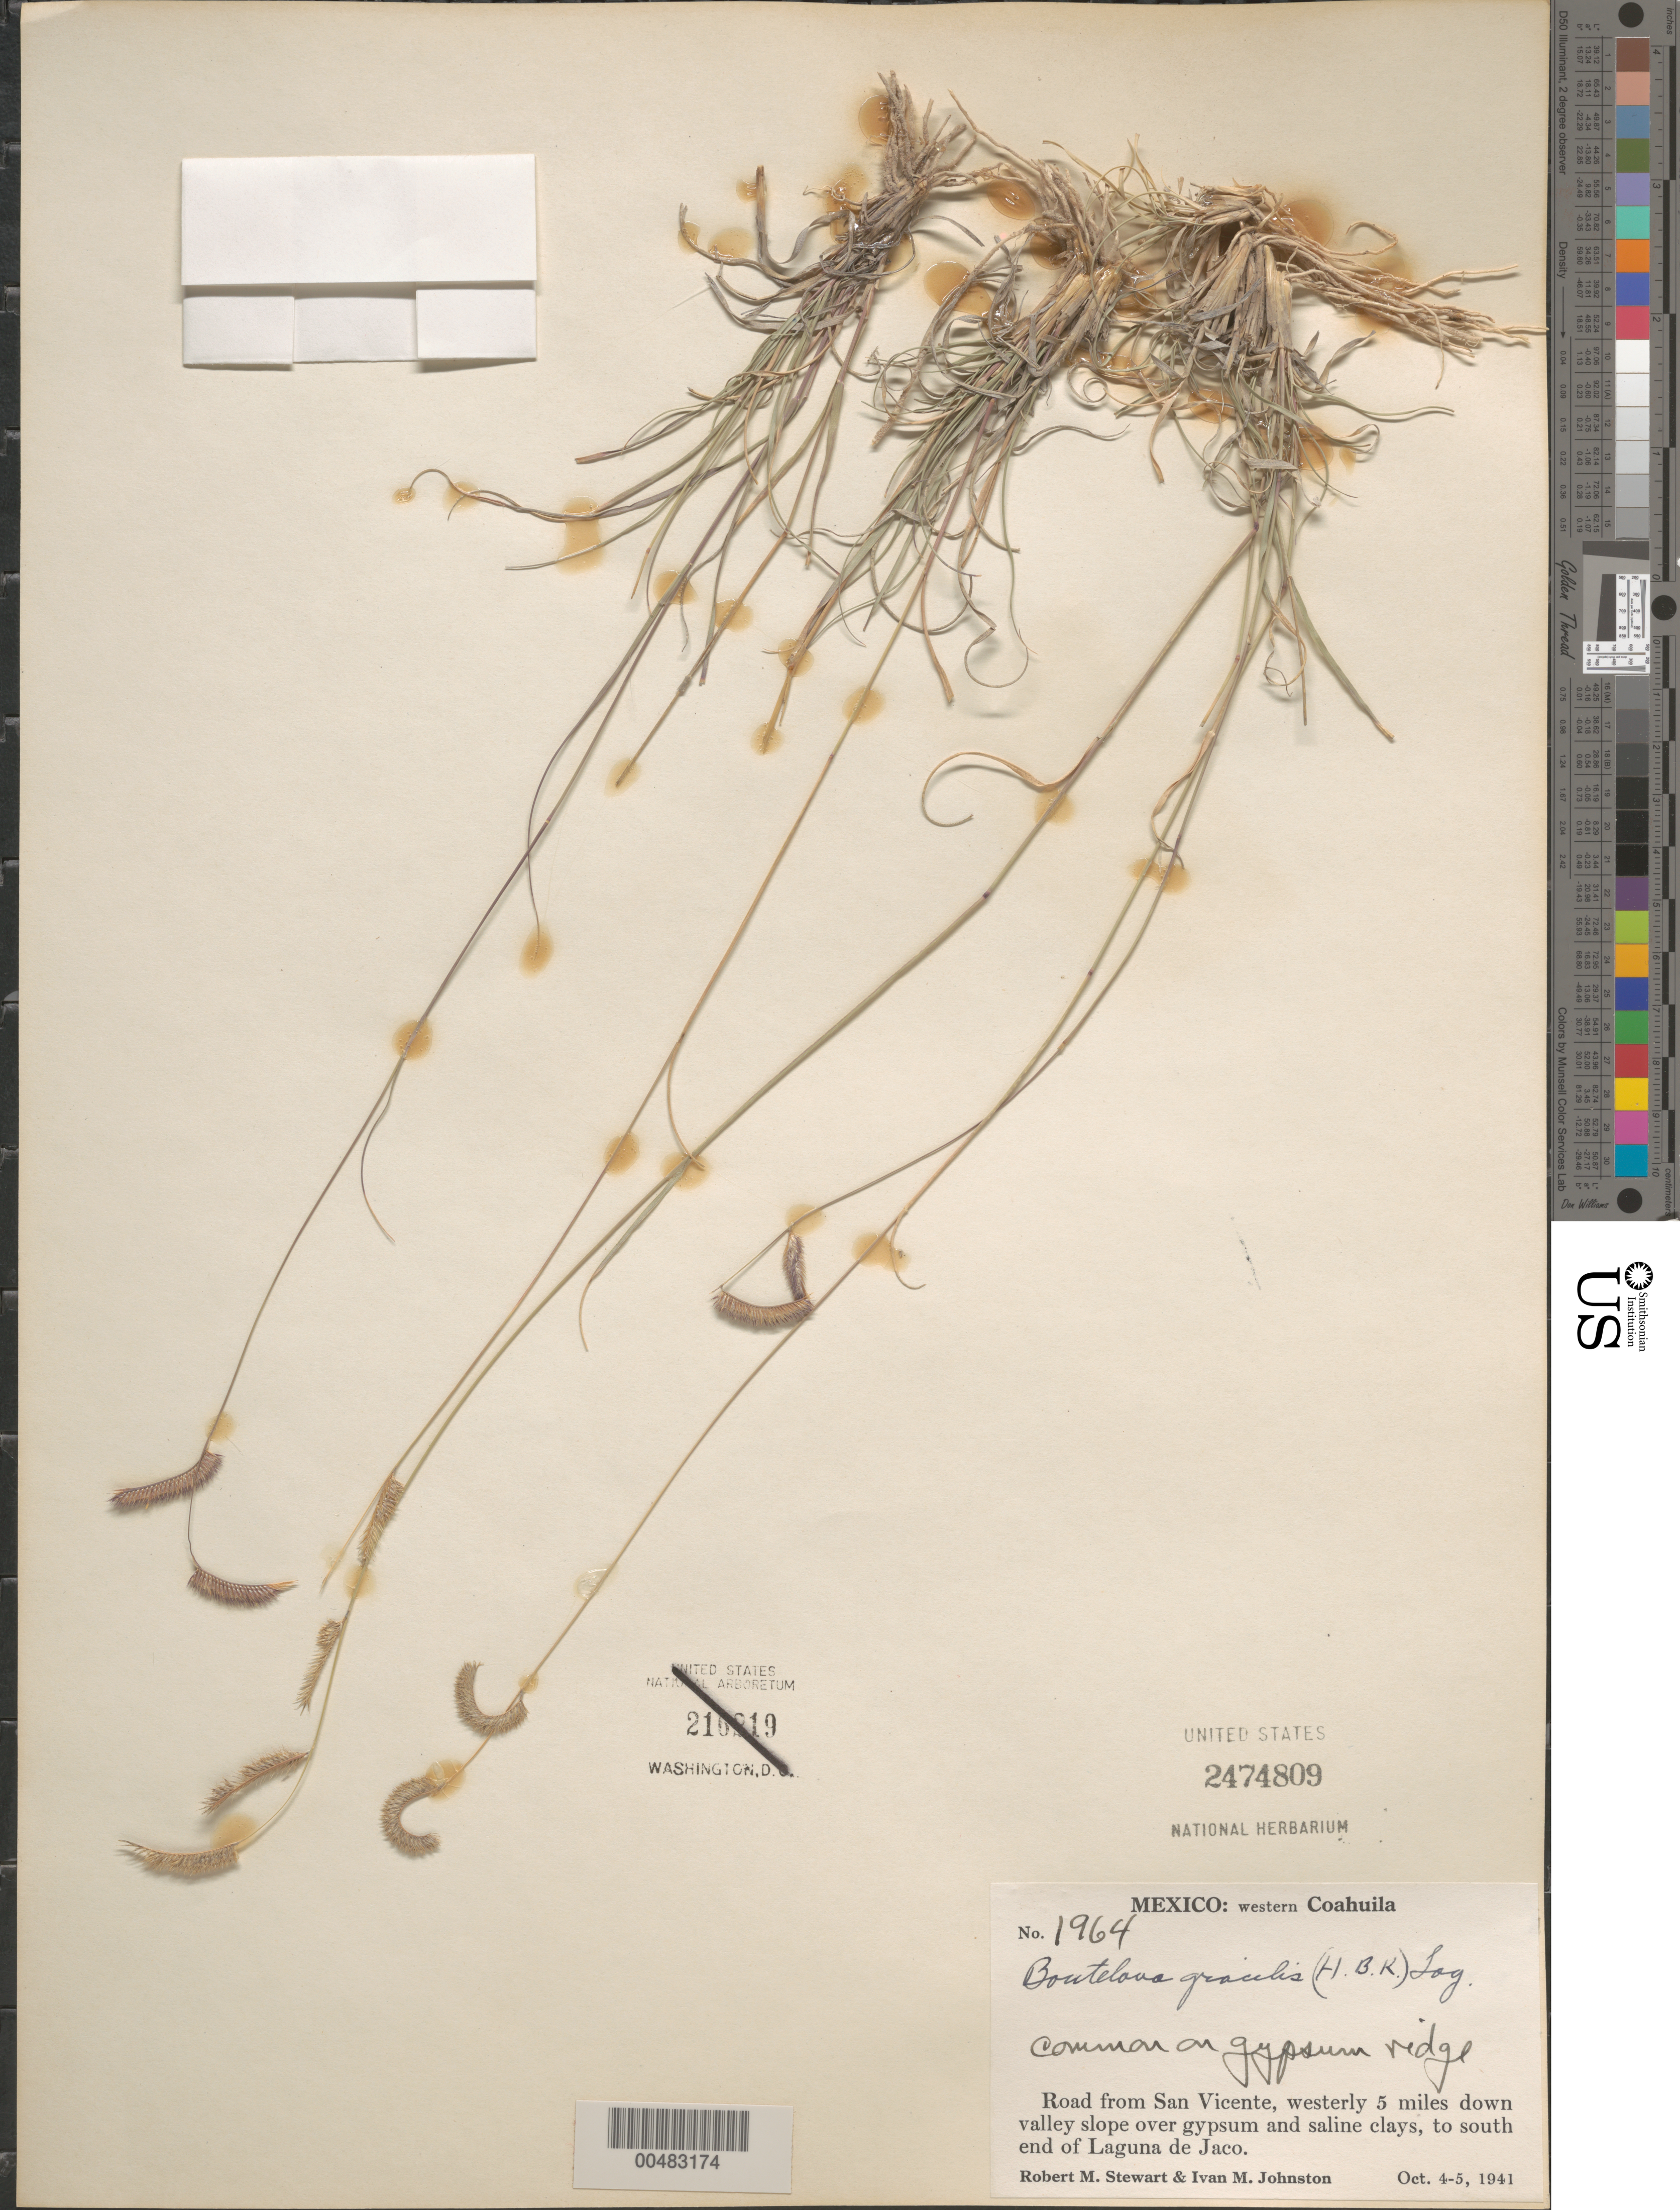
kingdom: Plantae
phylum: Tracheophyta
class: Liliopsida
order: Poales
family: Poaceae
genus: Bouteloua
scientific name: Bouteloua gracilis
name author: (Kunth) Lag. ex Griffiths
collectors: R. M. Stewart & I.M. Johnston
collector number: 1964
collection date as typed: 4 Oct 1941 to 5 Oct 1941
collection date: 1941-10-04/1941-10-05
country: Mexico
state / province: Coahuila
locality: W Coahuila, rd from San Vicente, westerly 5 mi down valley slope, to S end of Laguna de Jaco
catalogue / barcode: US 2474809